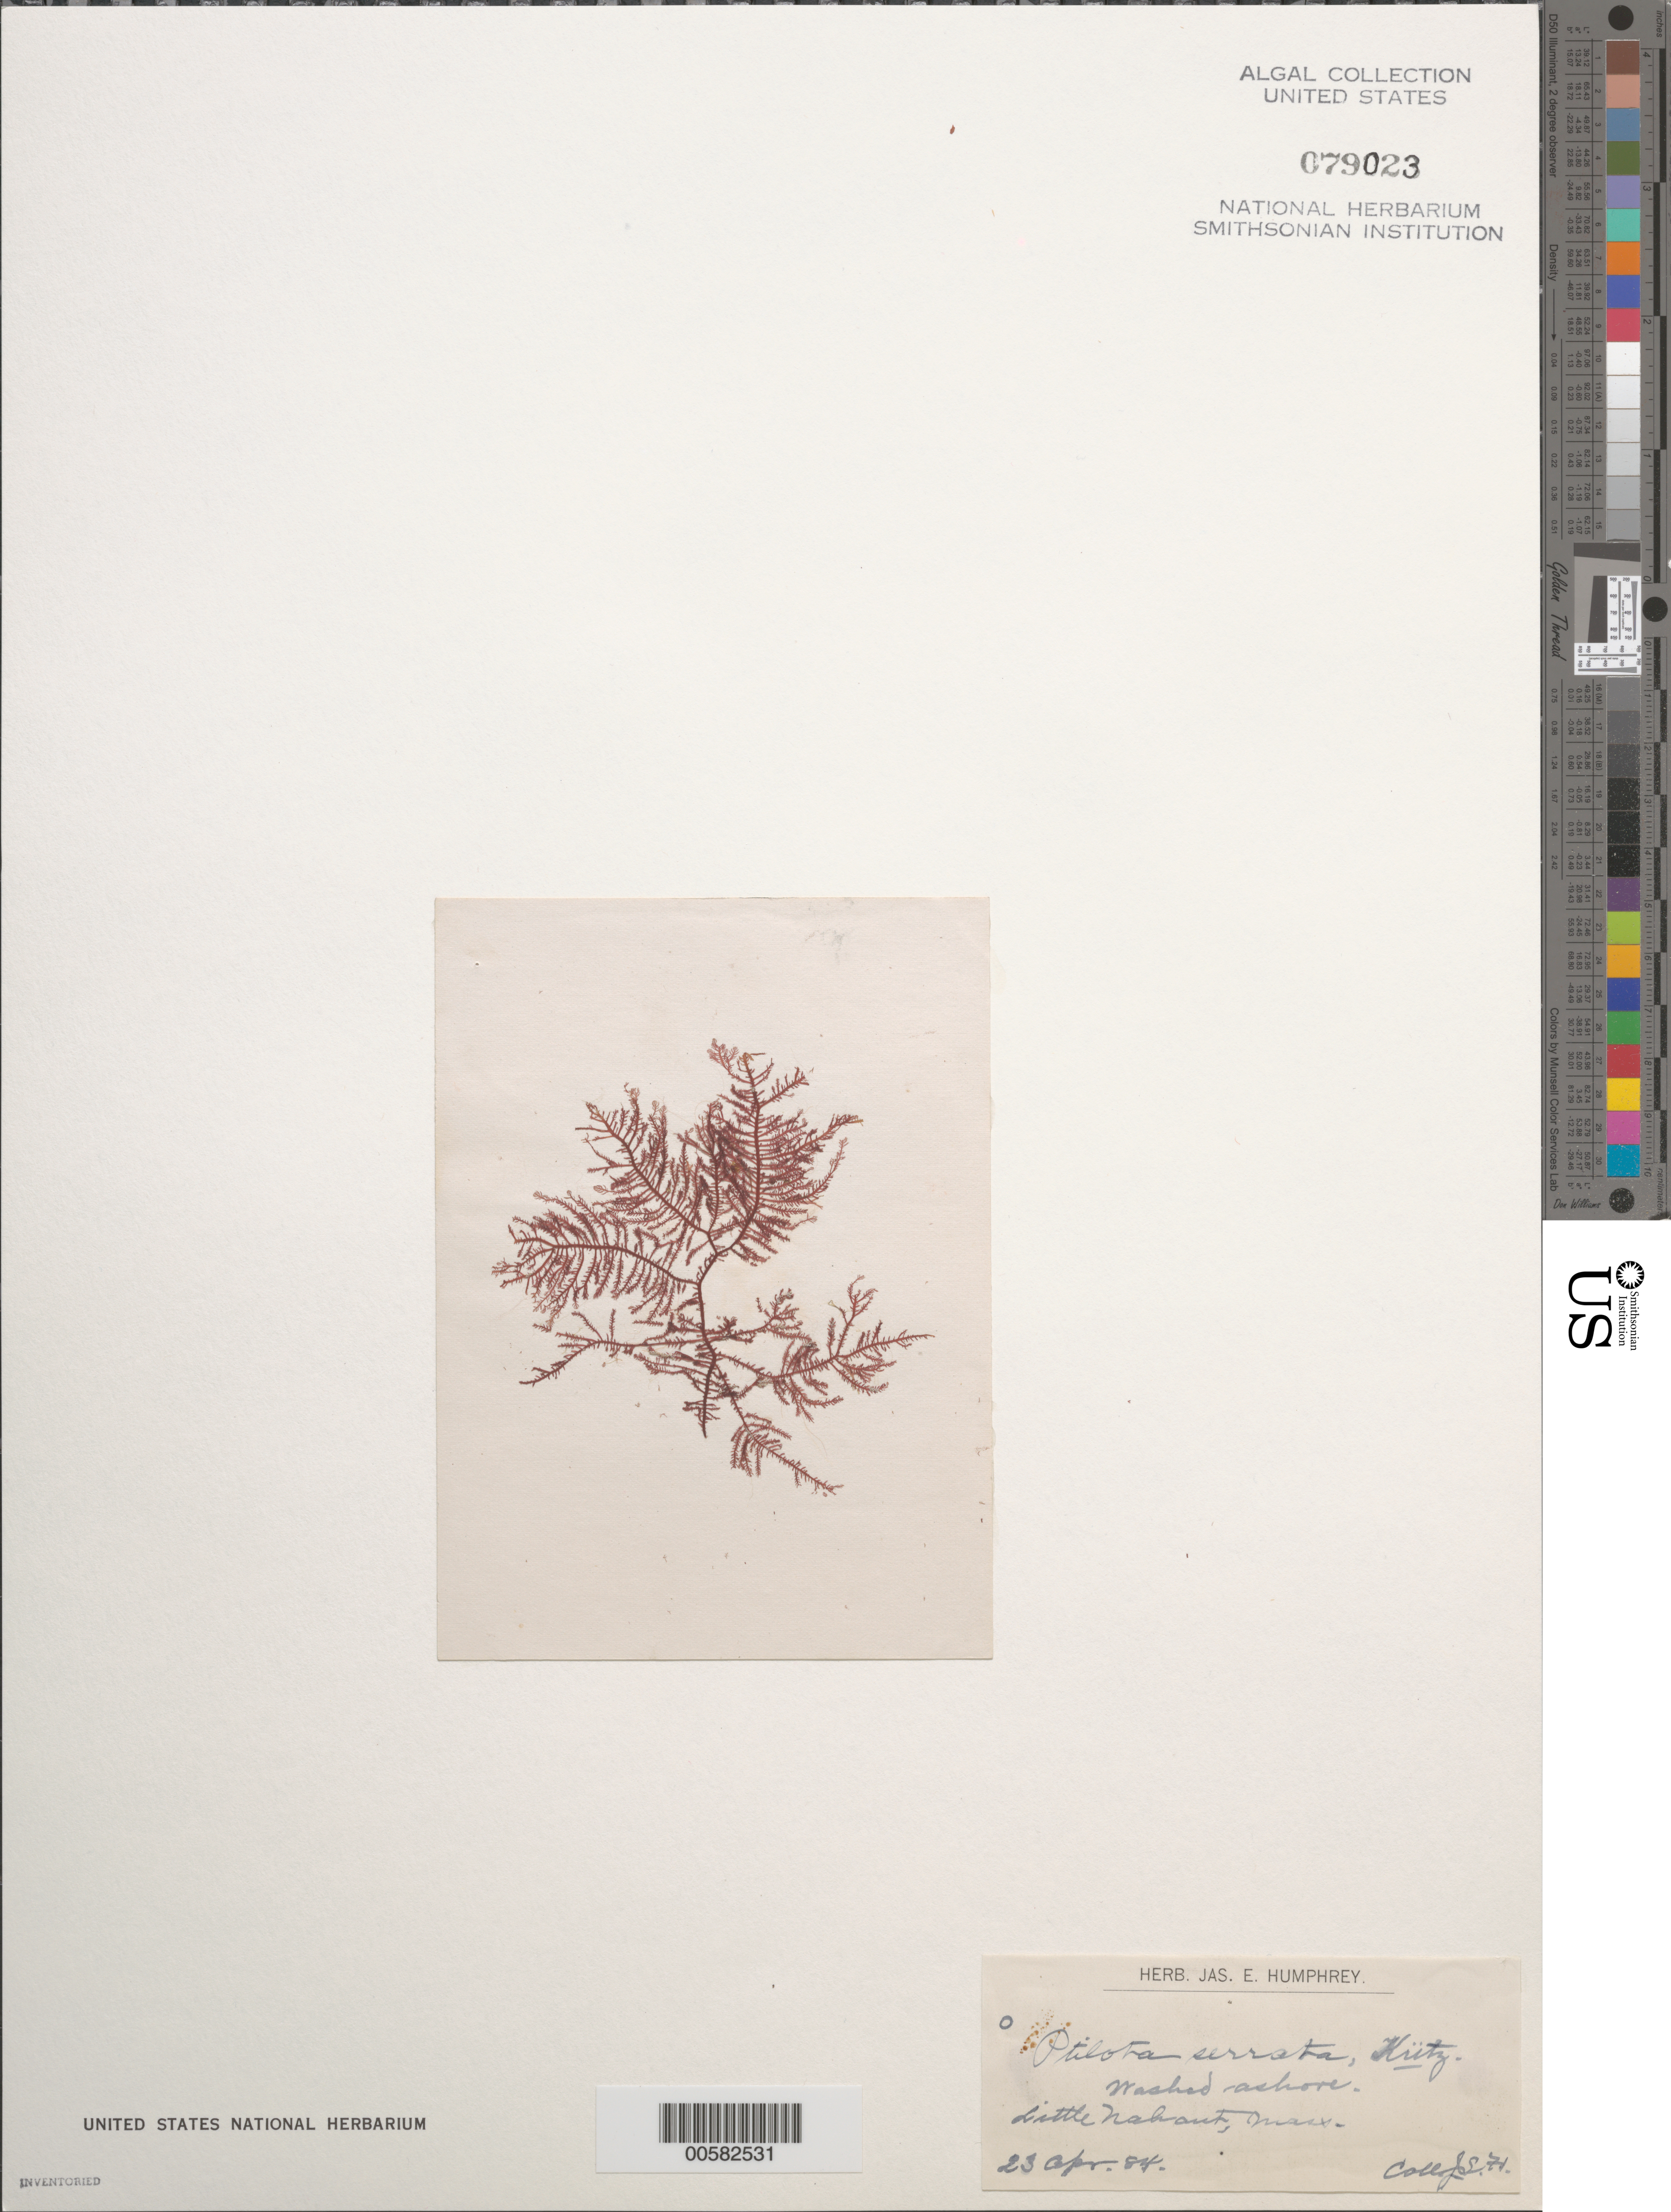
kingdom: Plantae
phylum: Rhodophyta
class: Florideophyceae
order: Ceramiales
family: Wrangeliaceae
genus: Ptilota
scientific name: Ptilota serrata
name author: Kützing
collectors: J. Humphrey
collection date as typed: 23 Apr 1884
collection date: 1884-04-23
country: United States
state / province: Massachusetts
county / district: Essex County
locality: Little Nahant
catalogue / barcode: US 79023